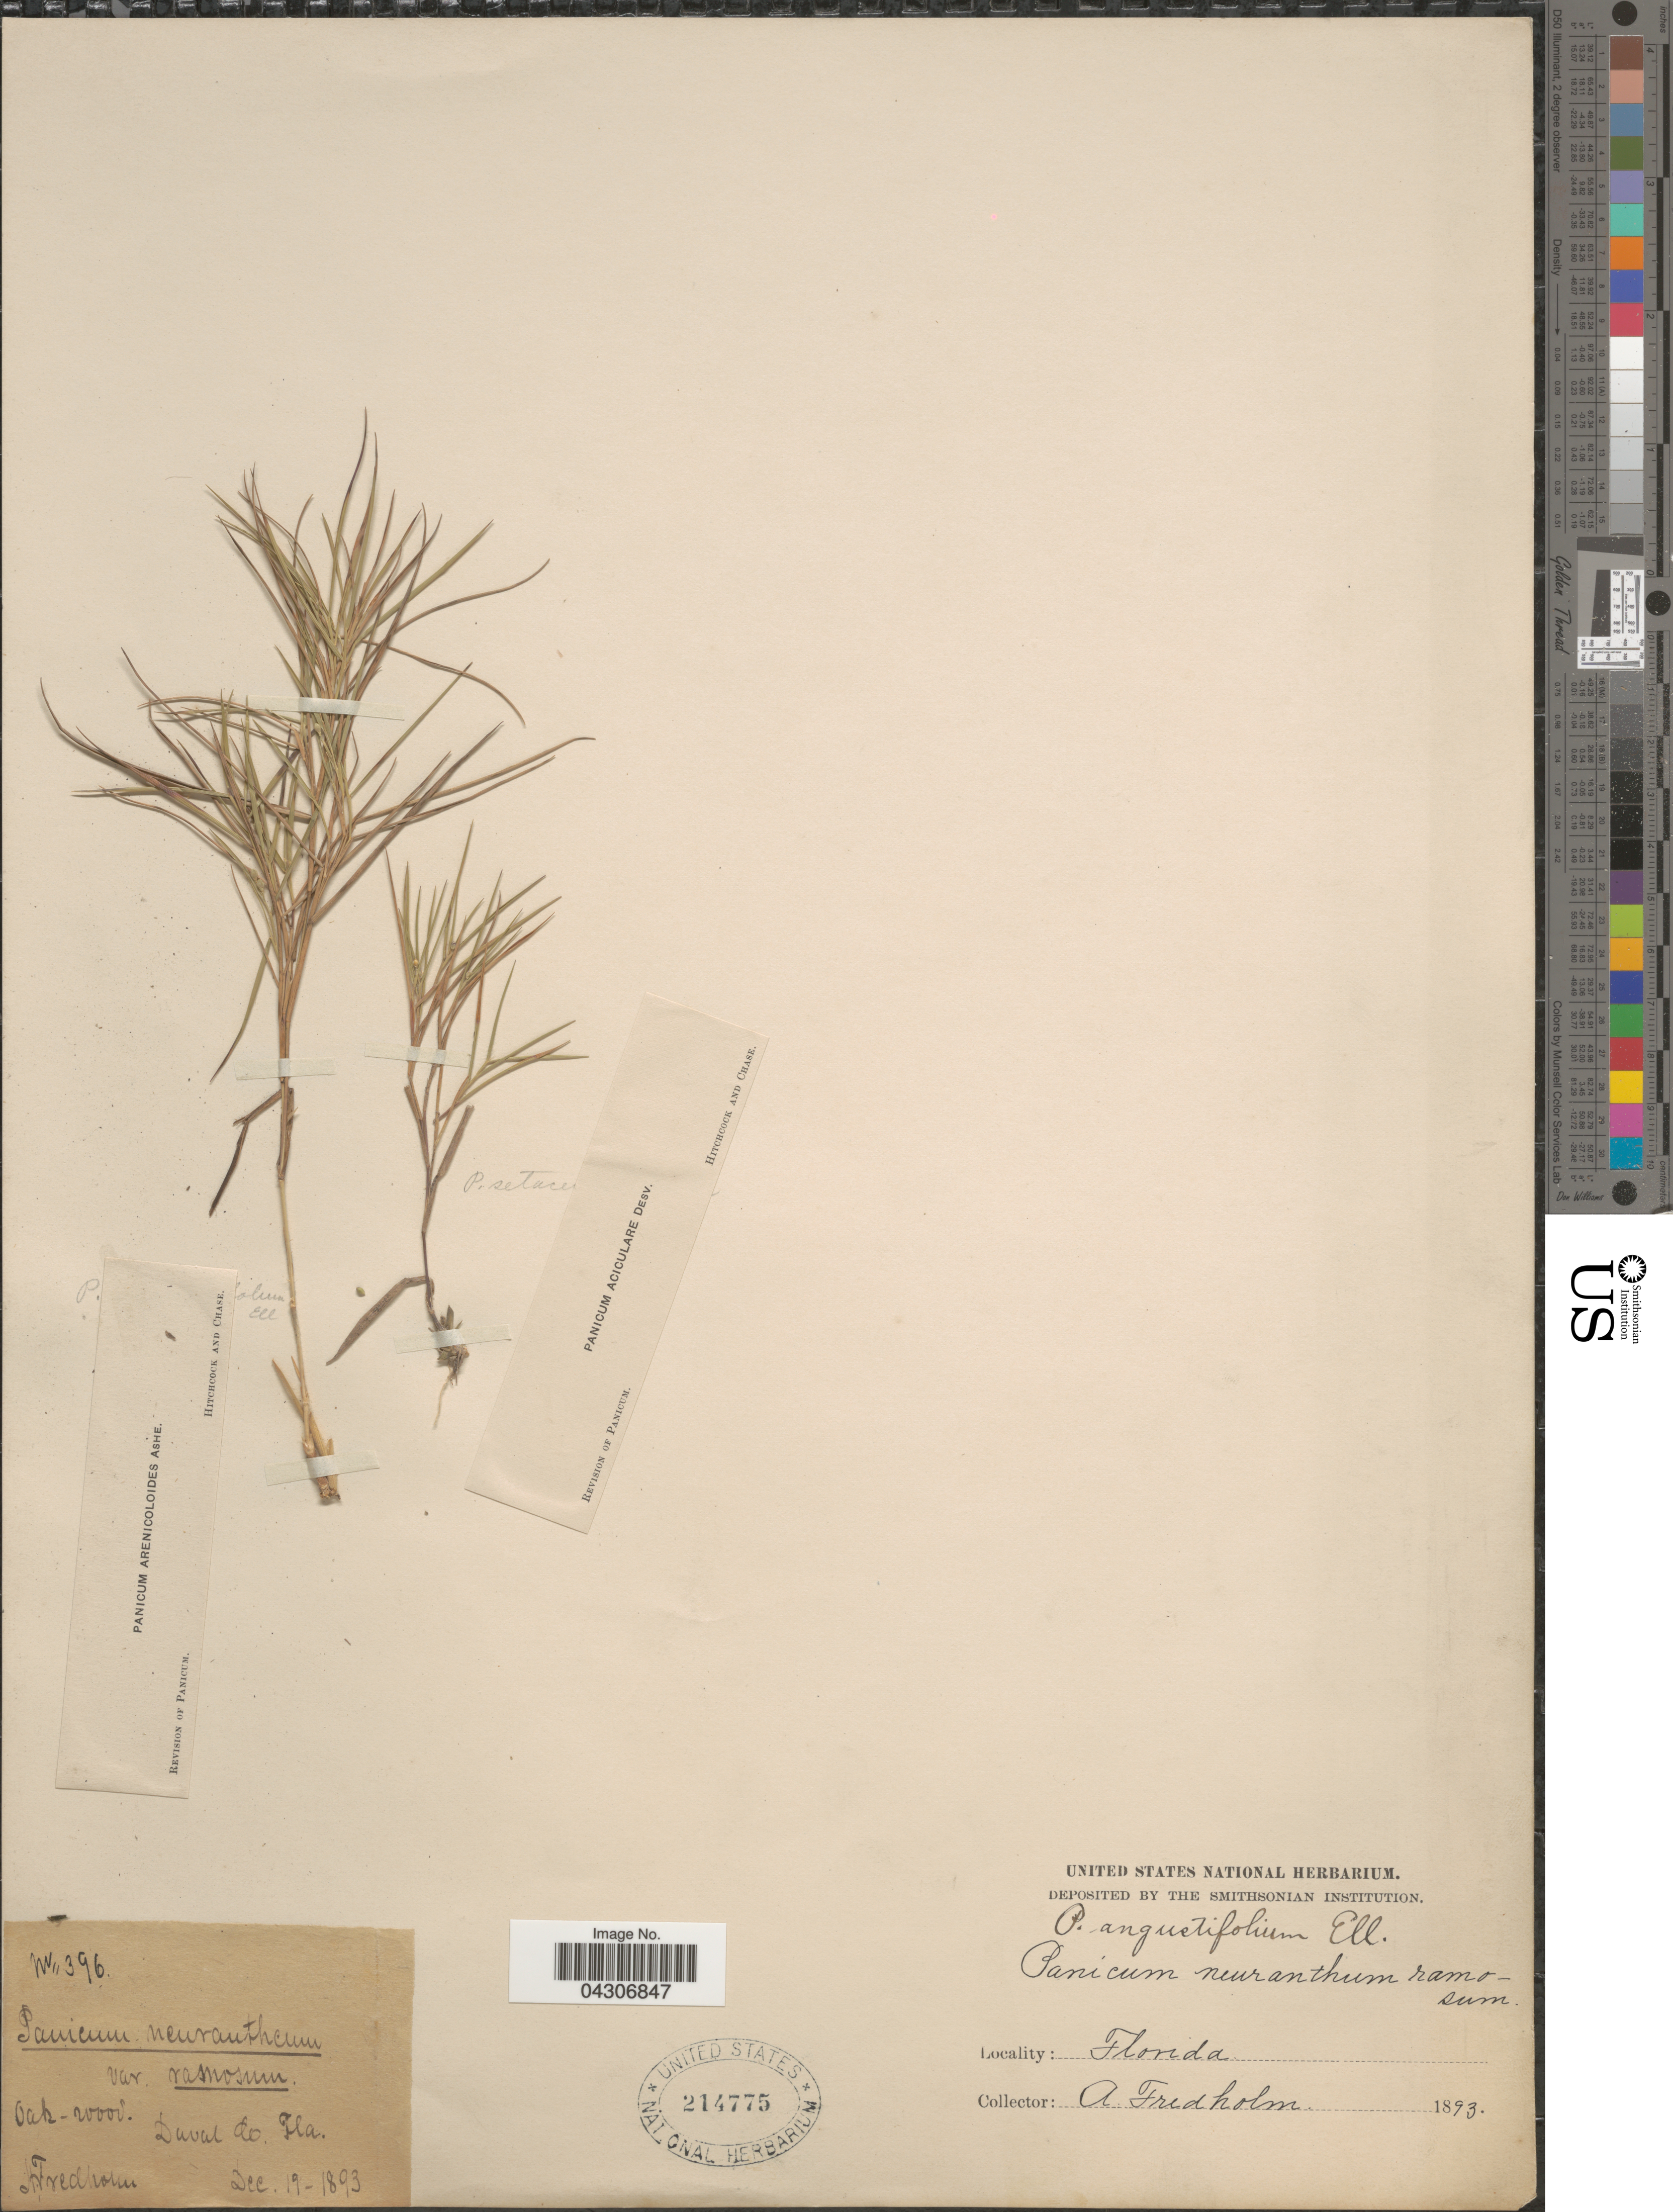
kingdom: Plantae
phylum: Tracheophyta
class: Liliopsida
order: Poales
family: Poaceae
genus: Dichanthelium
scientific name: Dichanthelium aciculare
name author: (Desv. ex Poir.) Gould & C.A. Clark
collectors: A. Fredholm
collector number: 396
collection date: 1893-12-19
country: United States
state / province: Florida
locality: Duval Co.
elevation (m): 610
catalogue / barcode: US 214775